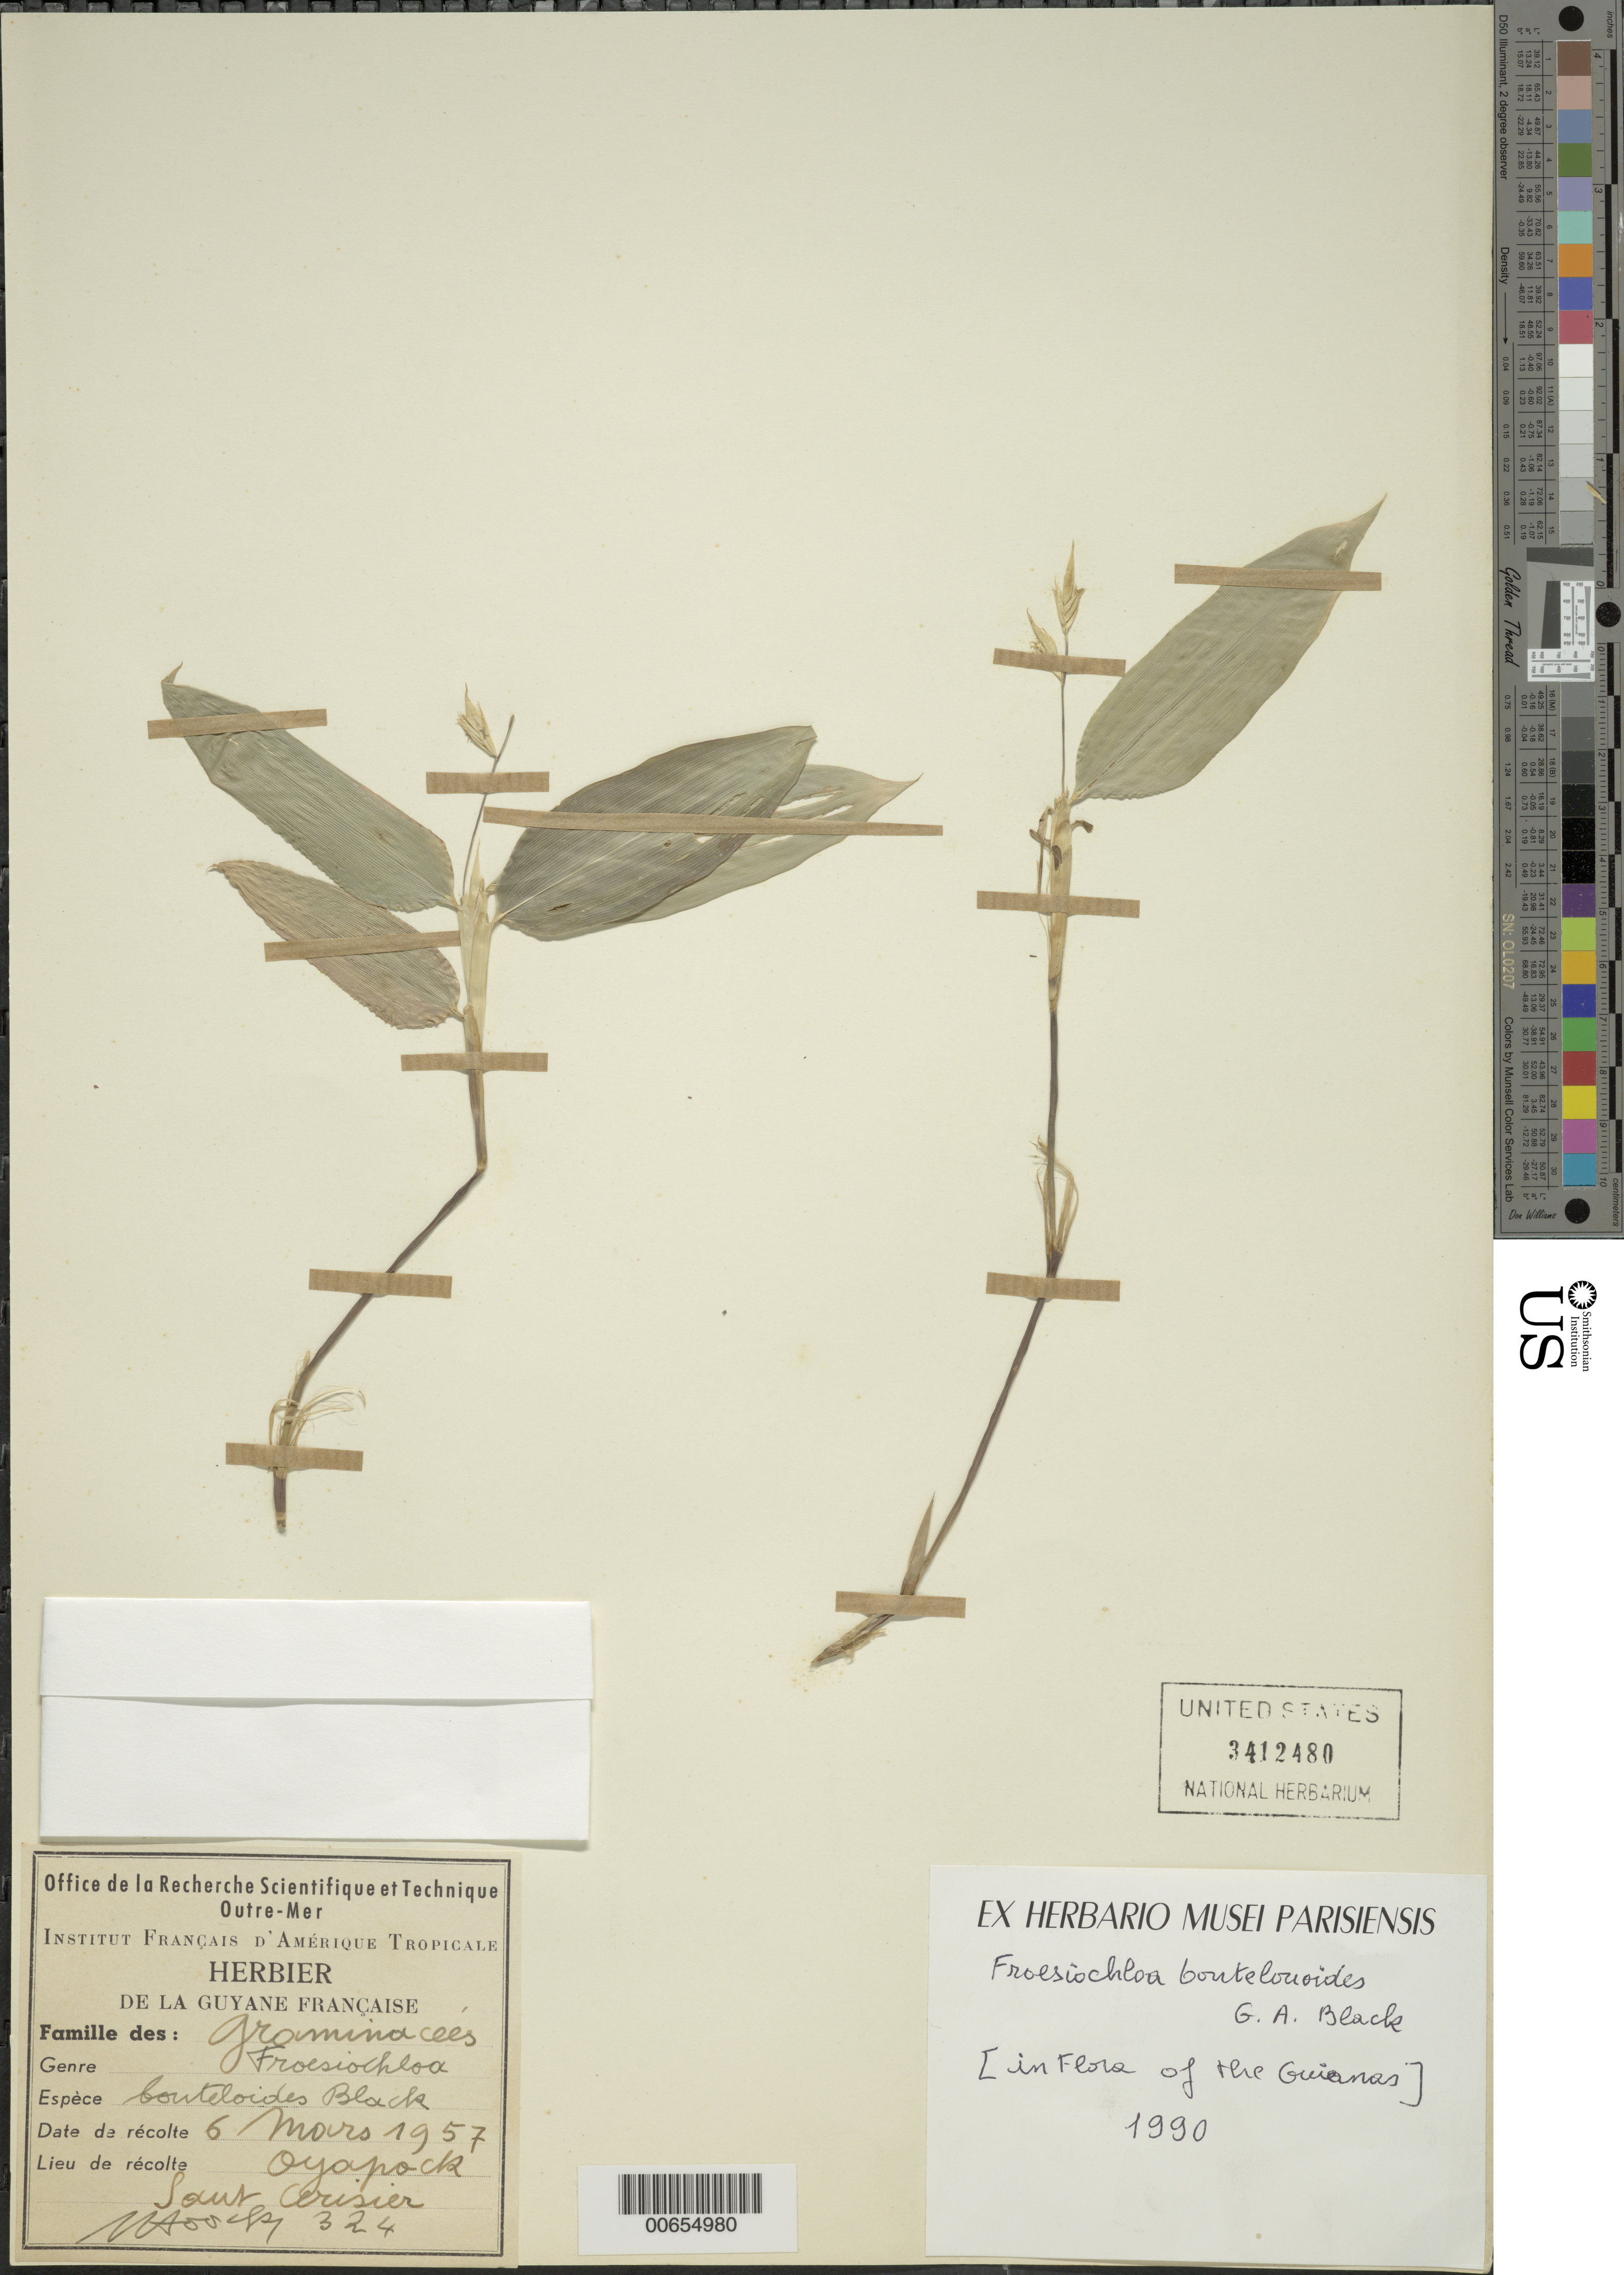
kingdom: Plantae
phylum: Tracheophyta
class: Liliopsida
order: Poales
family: Poaceae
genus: Froesiochloa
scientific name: Froesiochloa boutelouoides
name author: G.A. Black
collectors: J. Hoock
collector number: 324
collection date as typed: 6-Mar-57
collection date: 1957-03-06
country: French Guiana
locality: Oyapock, Saut Cerisier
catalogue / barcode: US 3412480